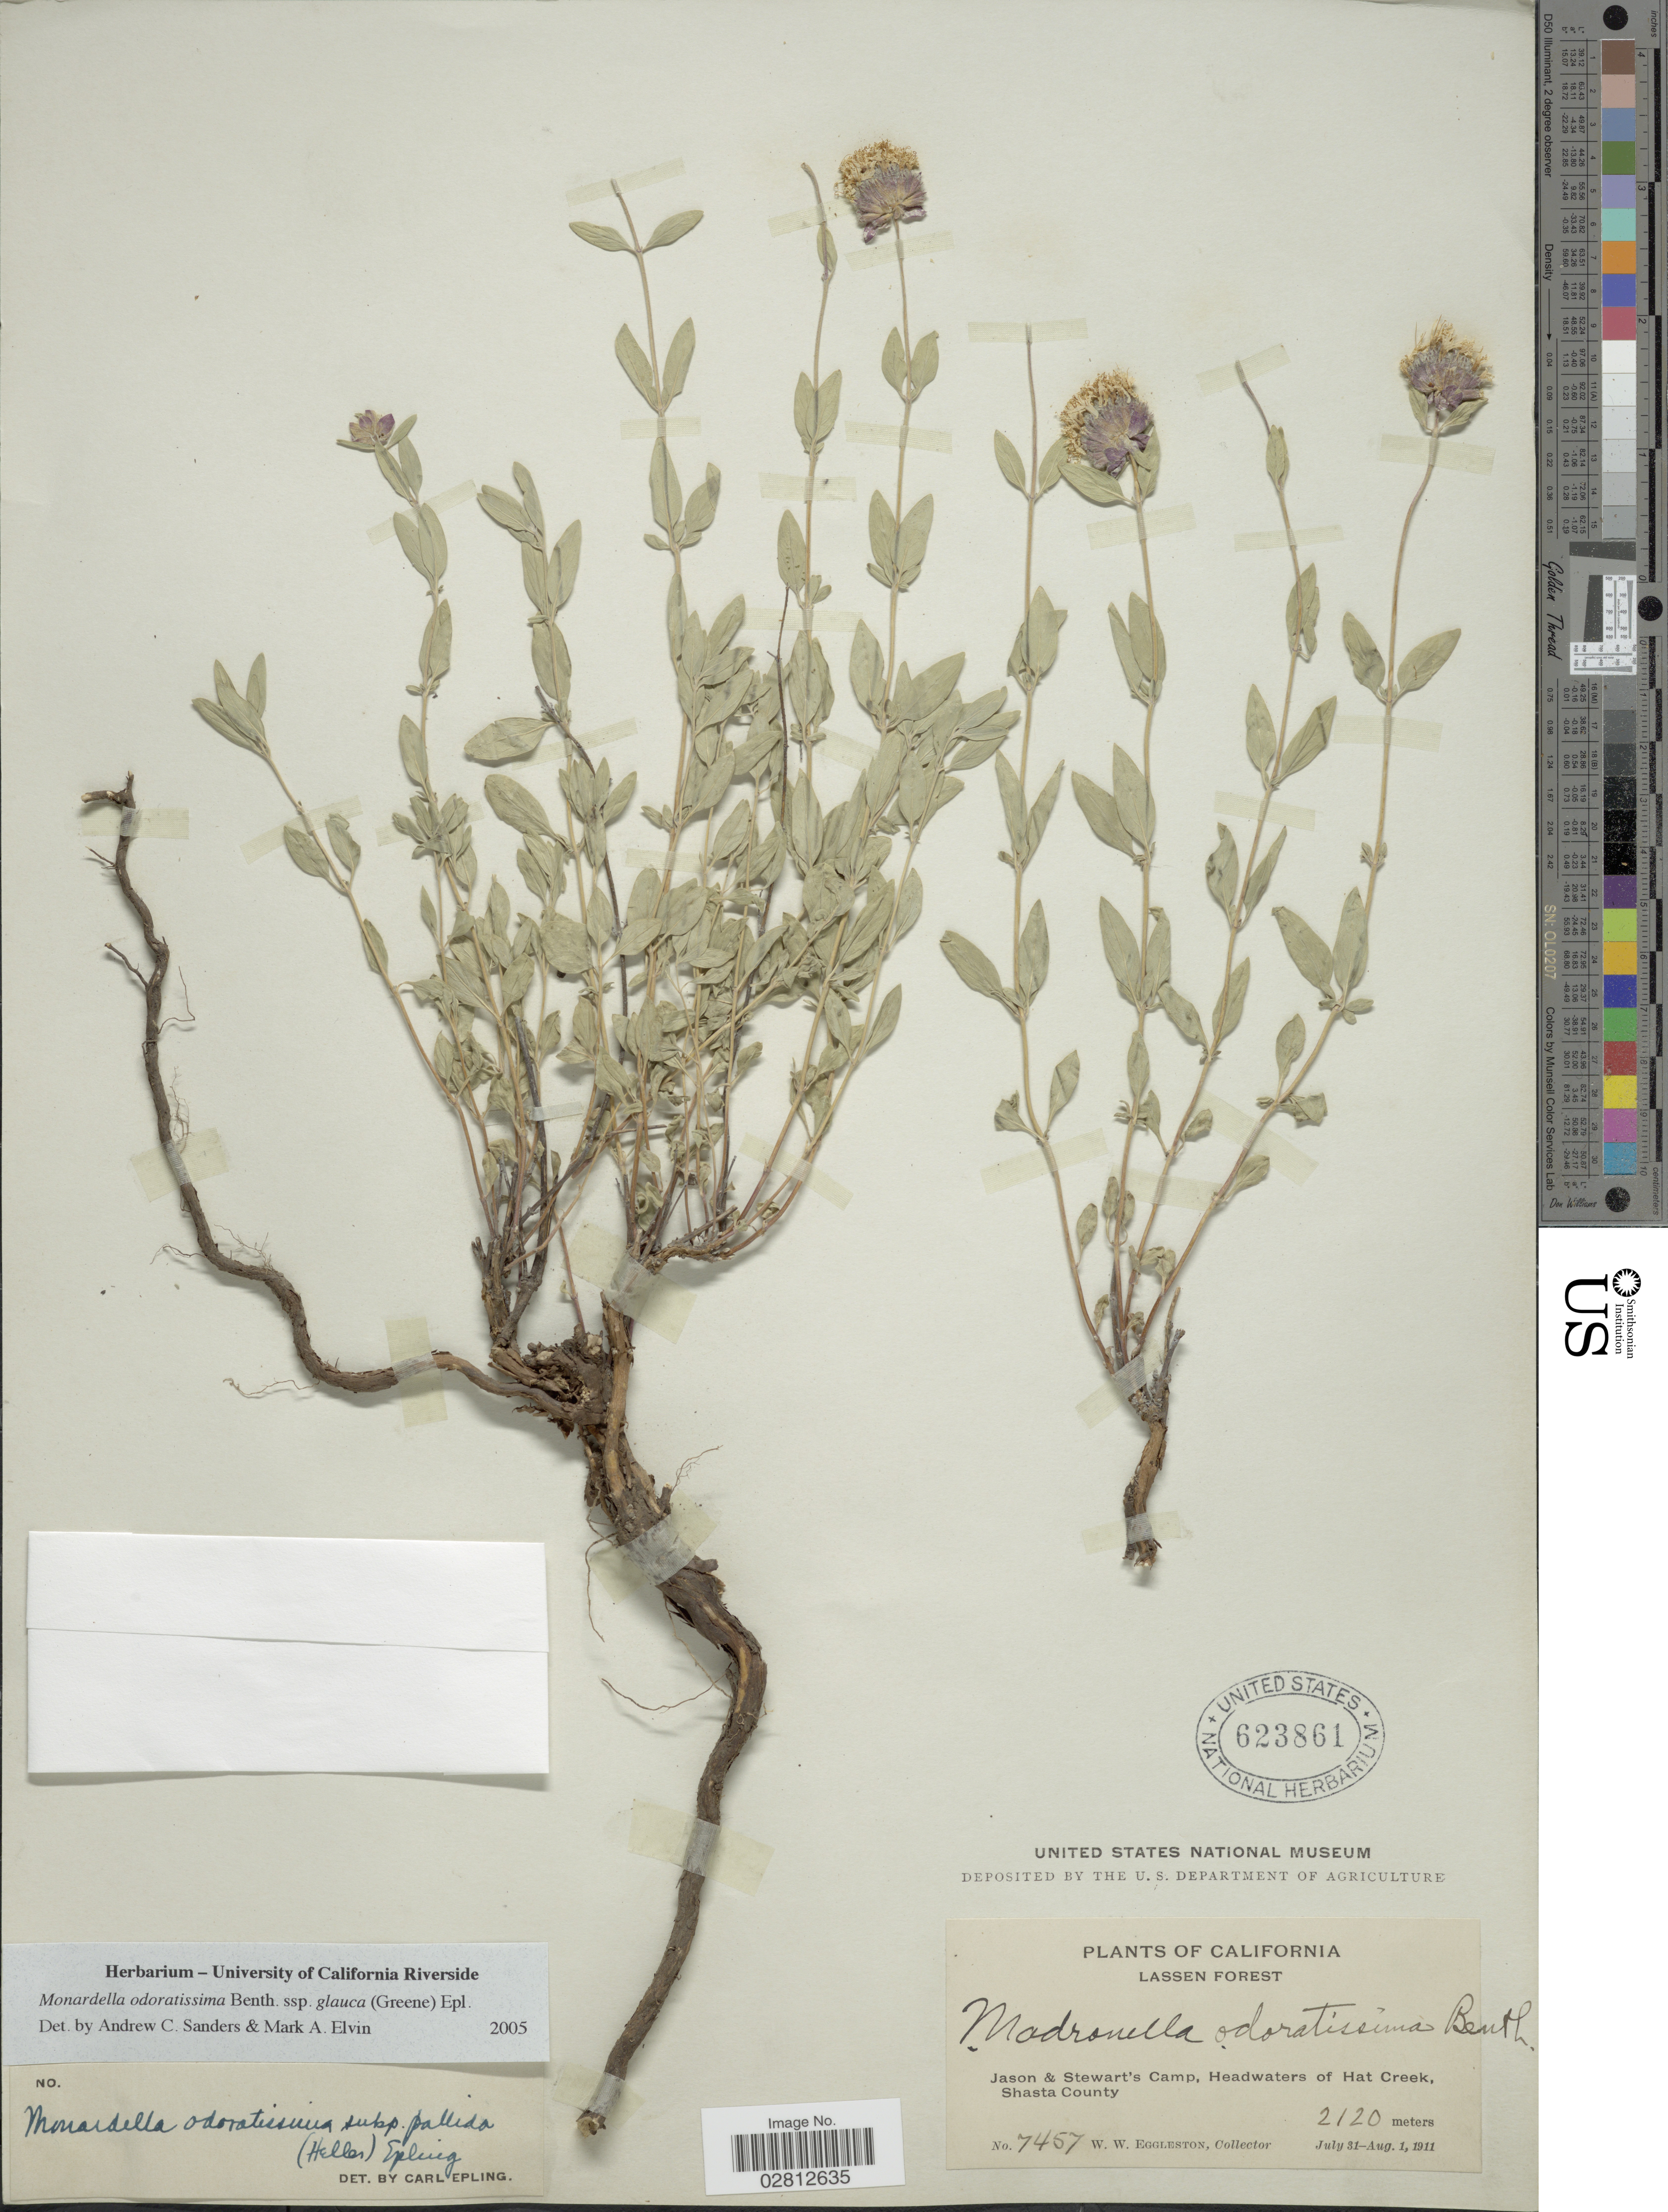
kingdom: Plantae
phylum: Tracheophyta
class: Magnoliopsida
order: Lamiales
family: Lamiaceae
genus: Monardella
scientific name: Monardella odoratissima subsp. glauca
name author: (Greene) Epling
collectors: W. W. Eggleston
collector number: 7457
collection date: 1911-07-31/1911-08-01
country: United States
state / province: California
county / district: Shasta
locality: Lassen Forest, Jason & Stewart's Camp, Headwaters of Hat Creek, Shasta County.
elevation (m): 2120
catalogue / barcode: US 623861